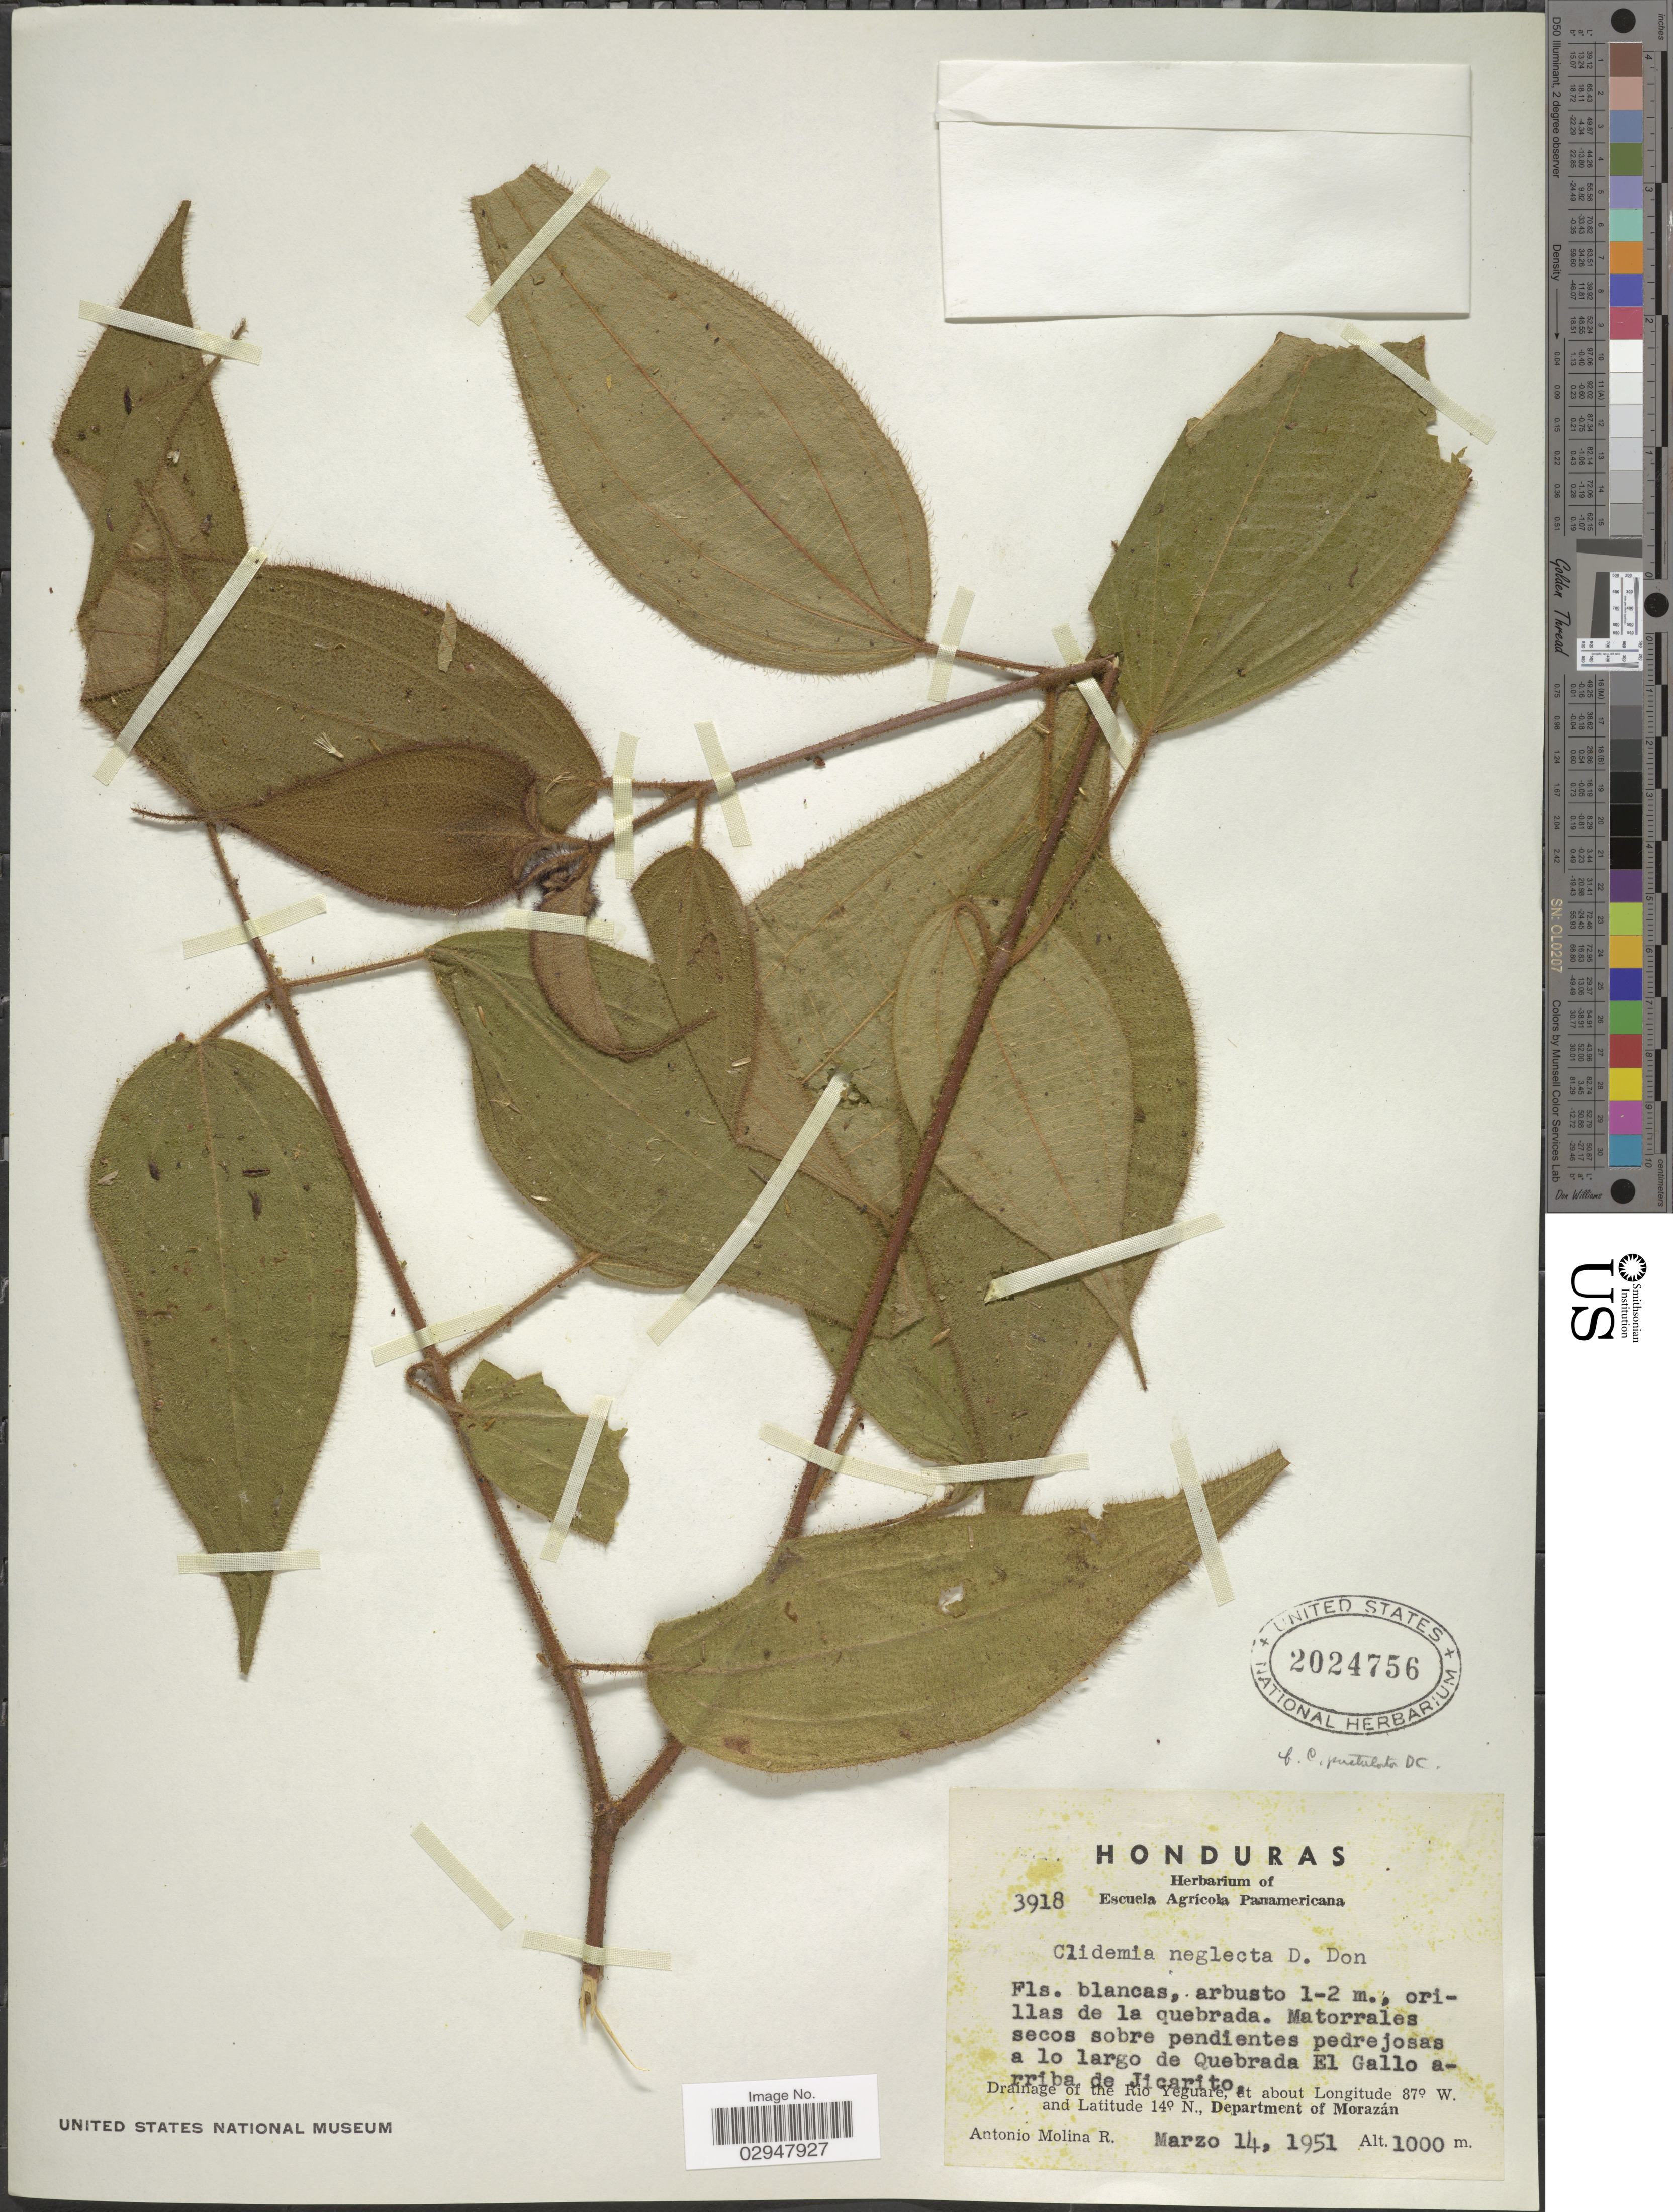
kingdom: Plantae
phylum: Tracheophyta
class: Magnoliopsida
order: Myrtales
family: Melastomataceae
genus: Clidemia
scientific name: Clidemia neglecta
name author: D. Don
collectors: A. Molina R.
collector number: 3918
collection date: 1951-03-14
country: Honduras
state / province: Fco. Morazán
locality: Matorrales secos sobre pendientes pedrejosas a lo largo de Quebrada El Gallo arriba de Jicarito, Drainage of the Río Yeguare,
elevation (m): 1000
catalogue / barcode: US 2024756